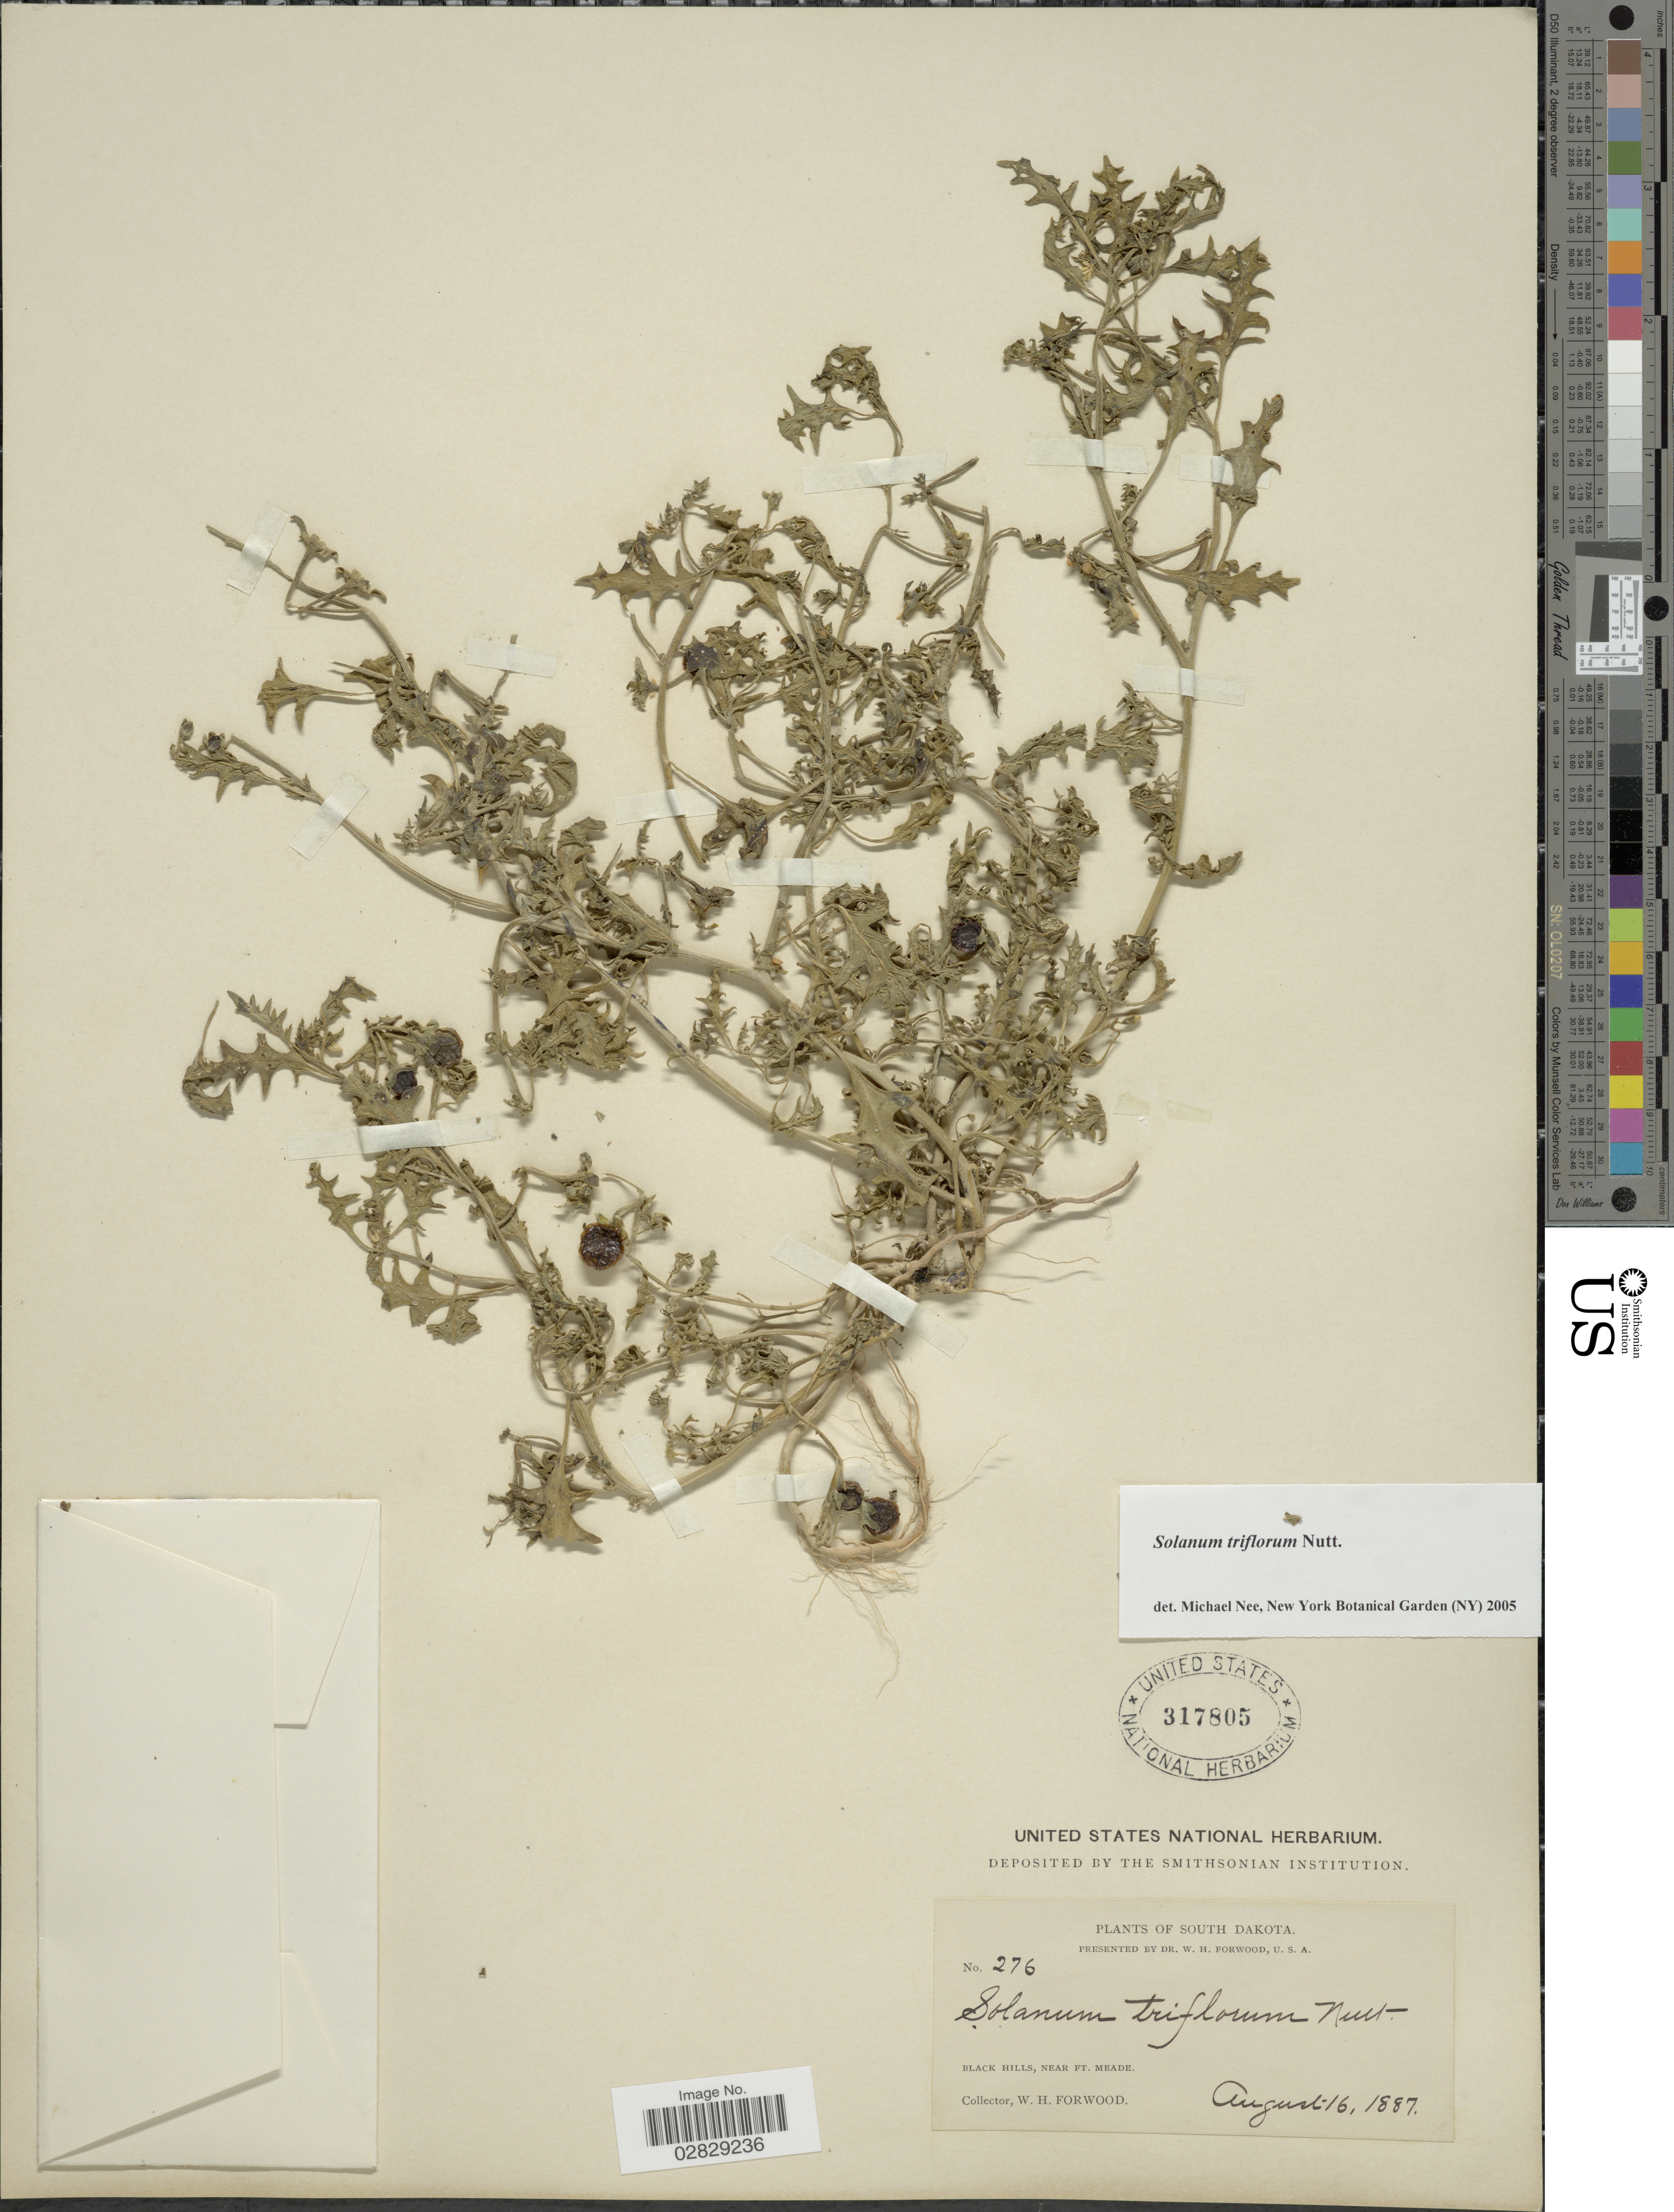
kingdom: Plantae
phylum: Tracheophyta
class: Magnoliopsida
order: Solanales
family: Solanaceae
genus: Solanum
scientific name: Solanum triflorum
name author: Nutt.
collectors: W. Forwood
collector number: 276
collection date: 1887-08-16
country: United States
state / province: South Dakota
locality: Black Hills, near Ft. Meade.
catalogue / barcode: US 317805